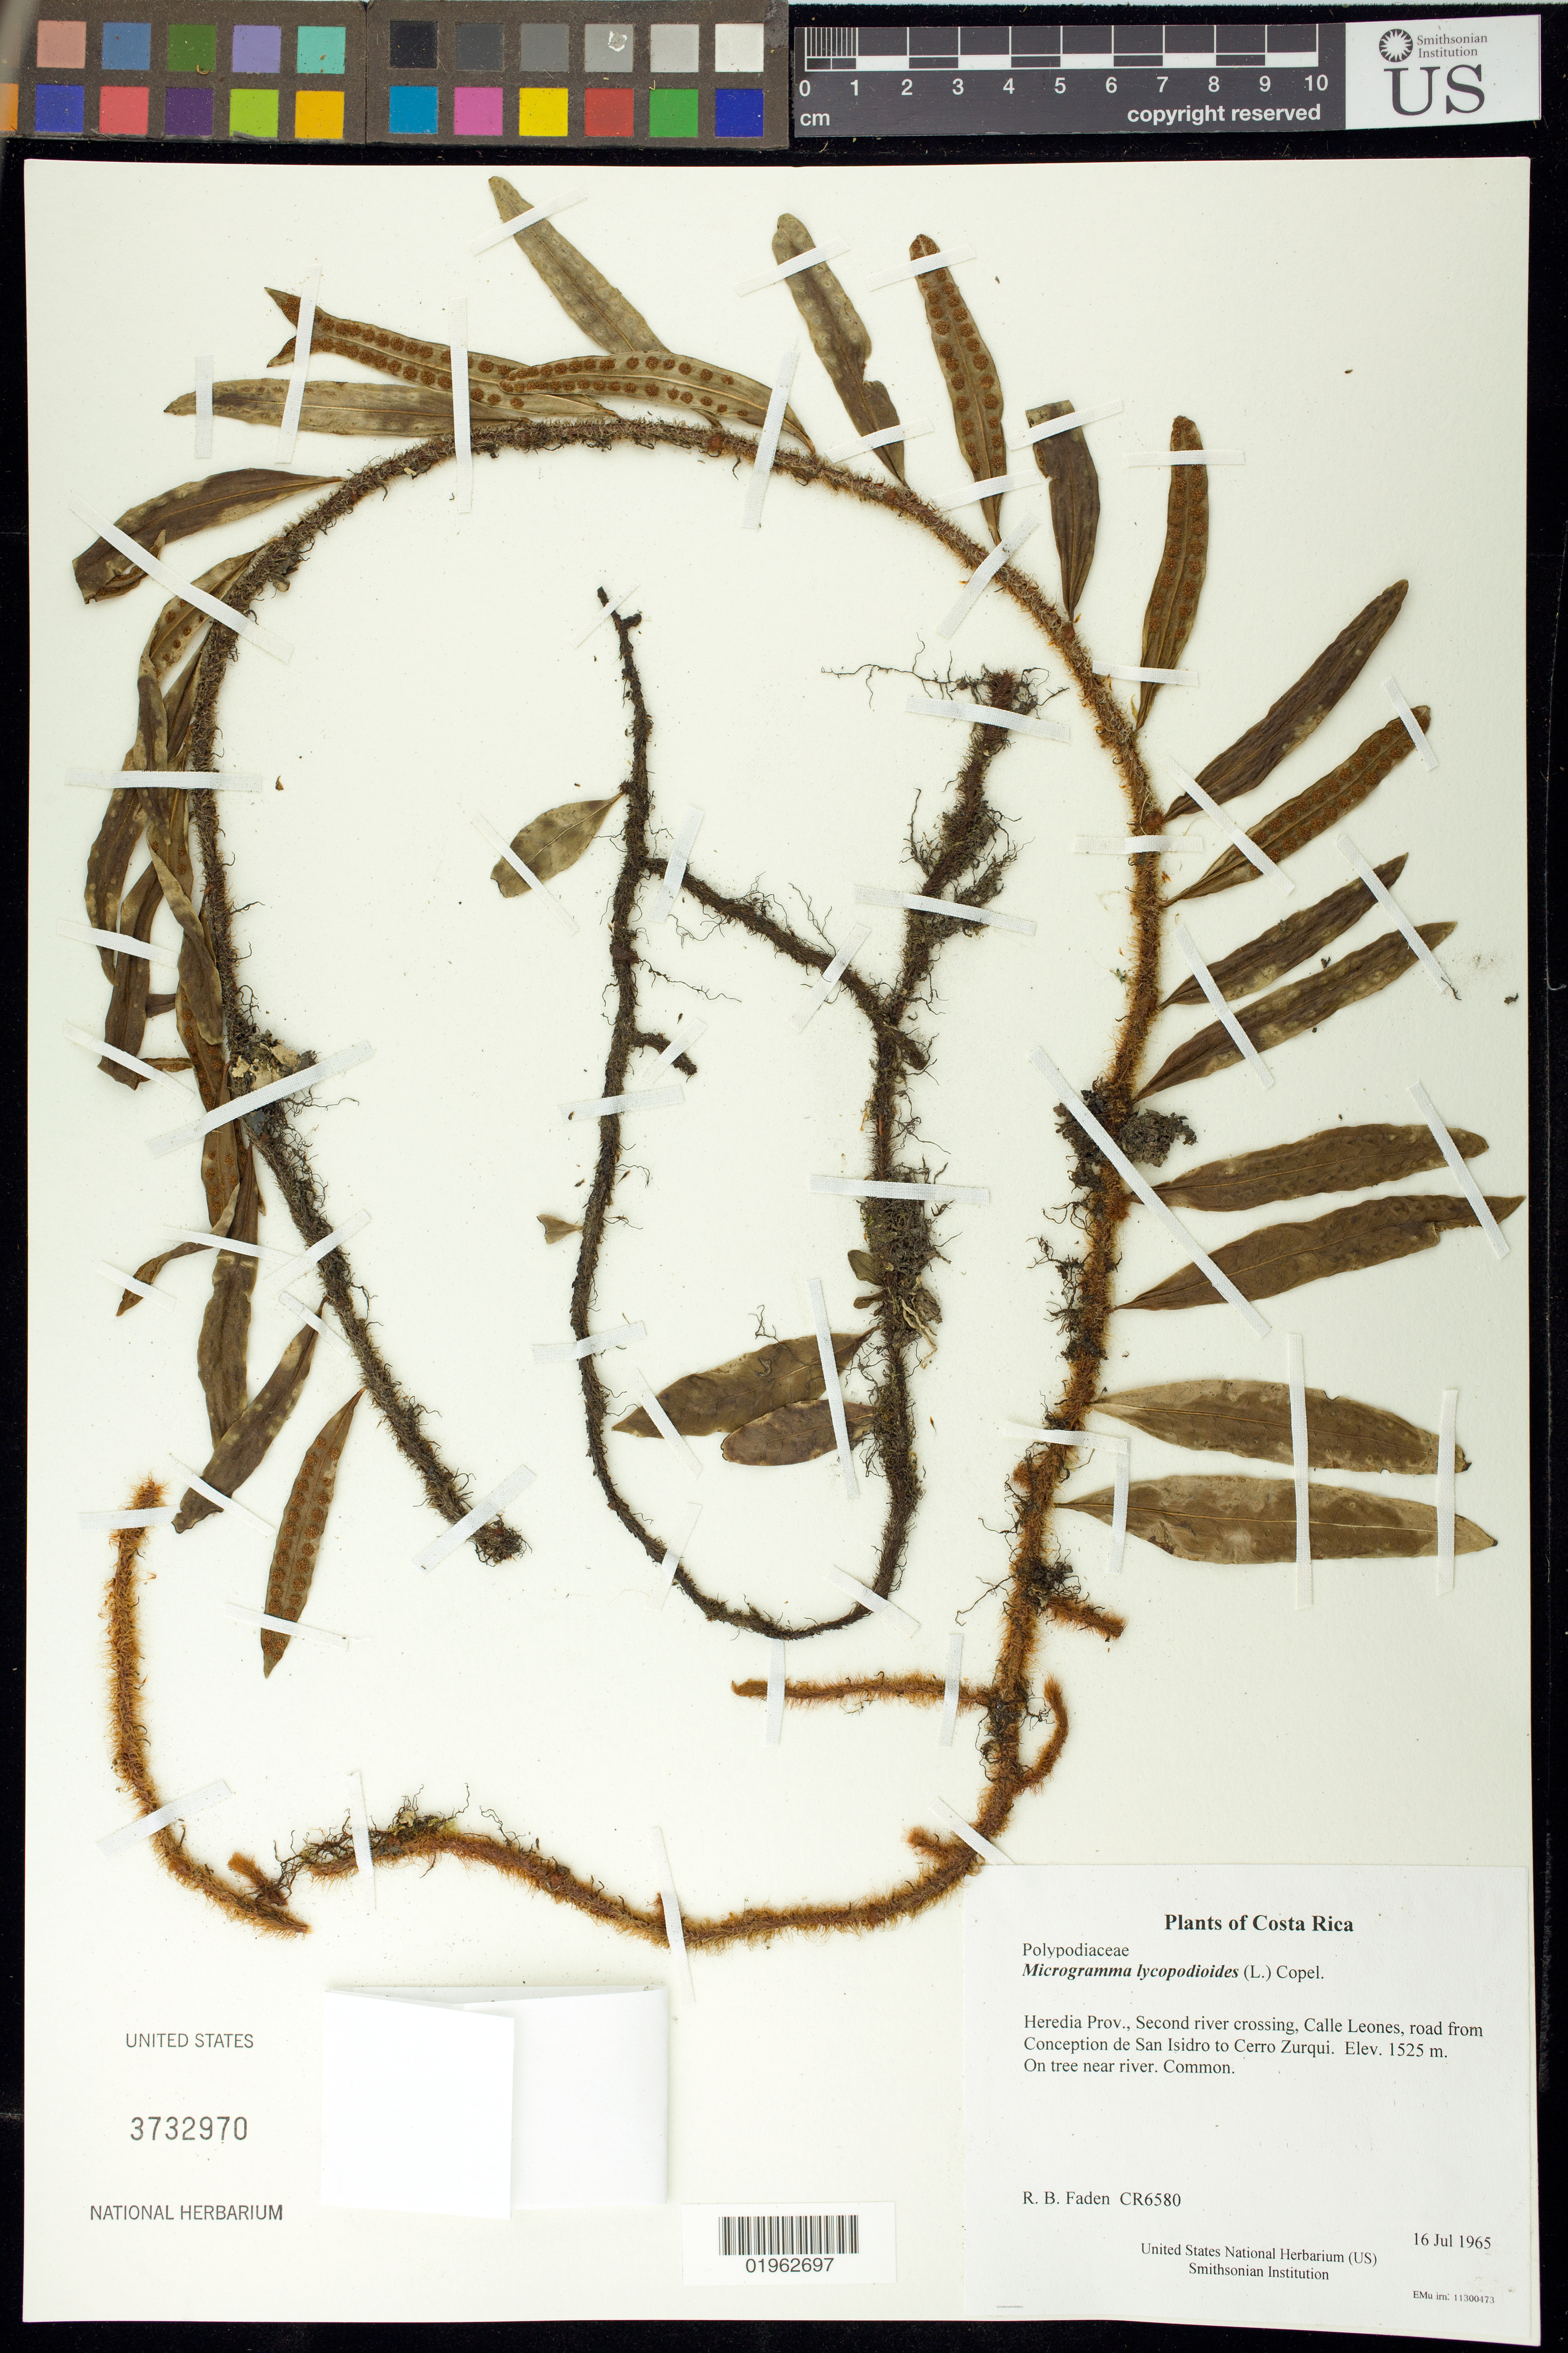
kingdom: Plantae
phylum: Tracheophyta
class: Polypodiopsida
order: Polypodiales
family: Polypodiaceae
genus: Microgramma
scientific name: Microgramma lycopodioides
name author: (L.) Copel.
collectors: R. B. Faden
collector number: CR6580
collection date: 1965-07-16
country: Costa Rica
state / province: Heredia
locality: Second river crossing, Calle Leones, road from Conception de San Isidro to Cerro Zurqui.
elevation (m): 1525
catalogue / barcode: US 3732970